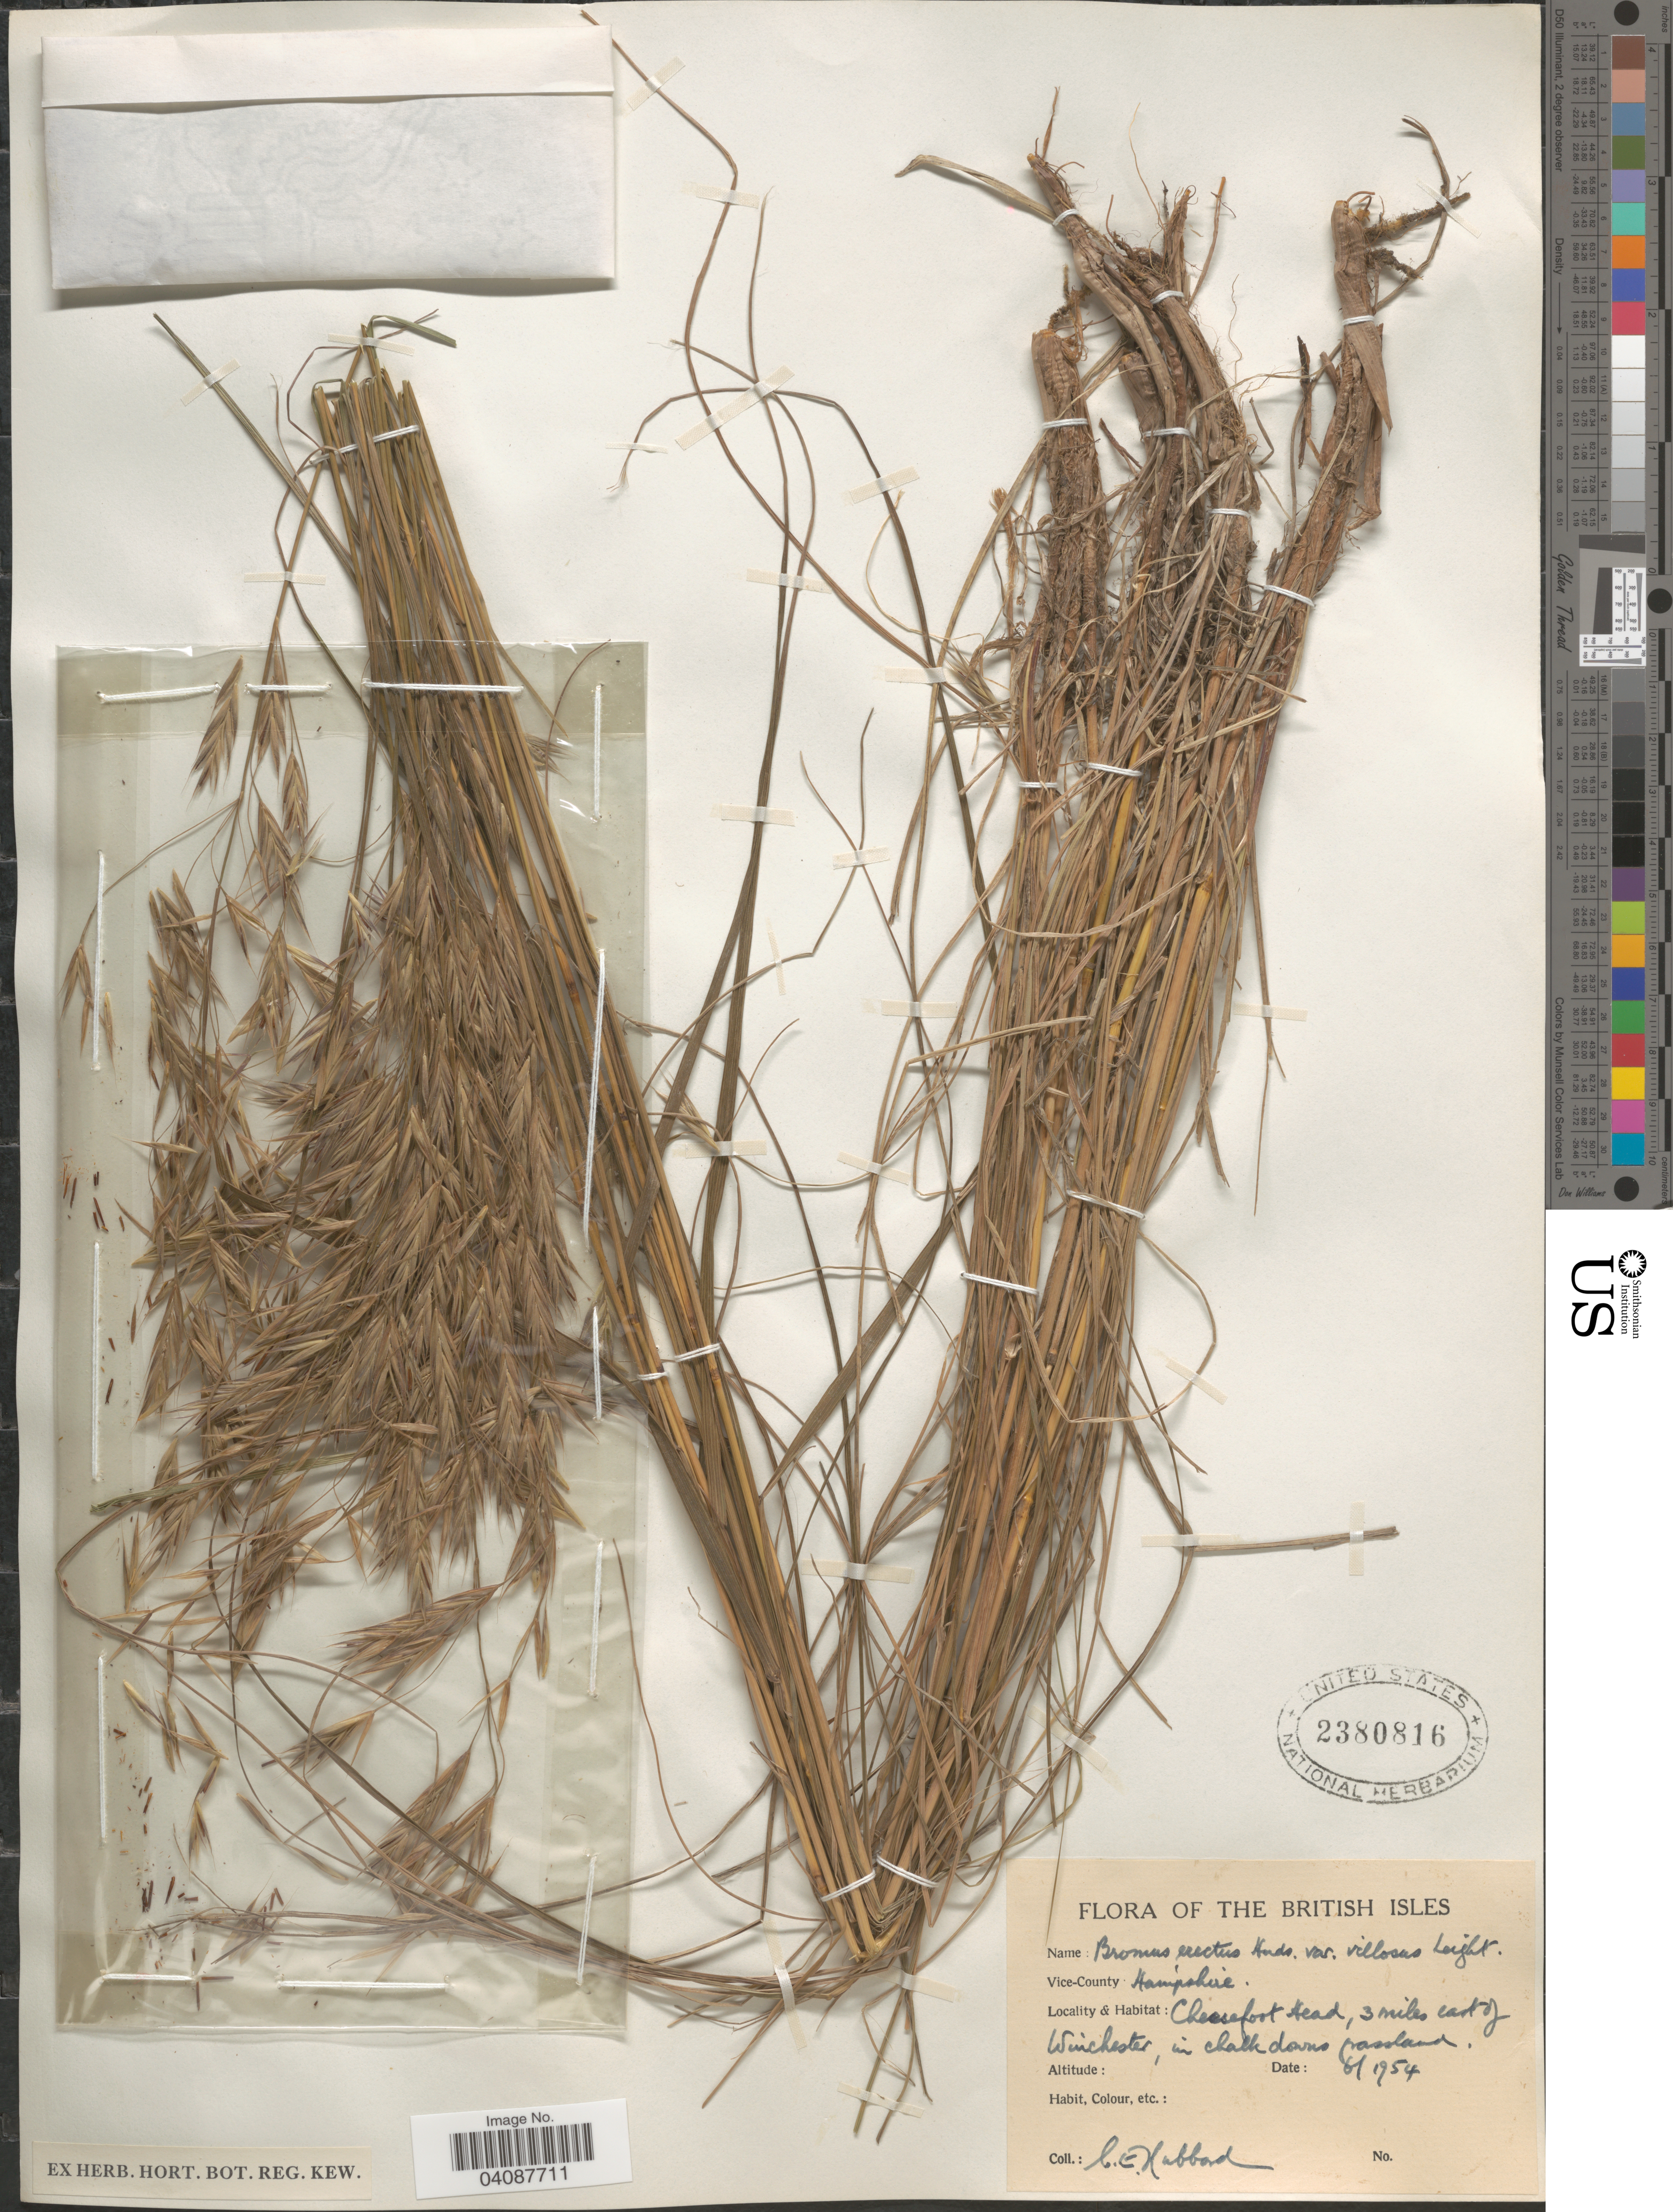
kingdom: Plantae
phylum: Tracheophyta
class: Liliopsida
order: Poales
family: Poaceae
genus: Bromus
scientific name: Bromus erectus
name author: Huds.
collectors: C. E. Hubbard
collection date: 1954-06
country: United Kingdom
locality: The British Isles. Vice-County Hampshire. Cheesefoot Head, 3 miles east of Winchester.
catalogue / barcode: US 2380816